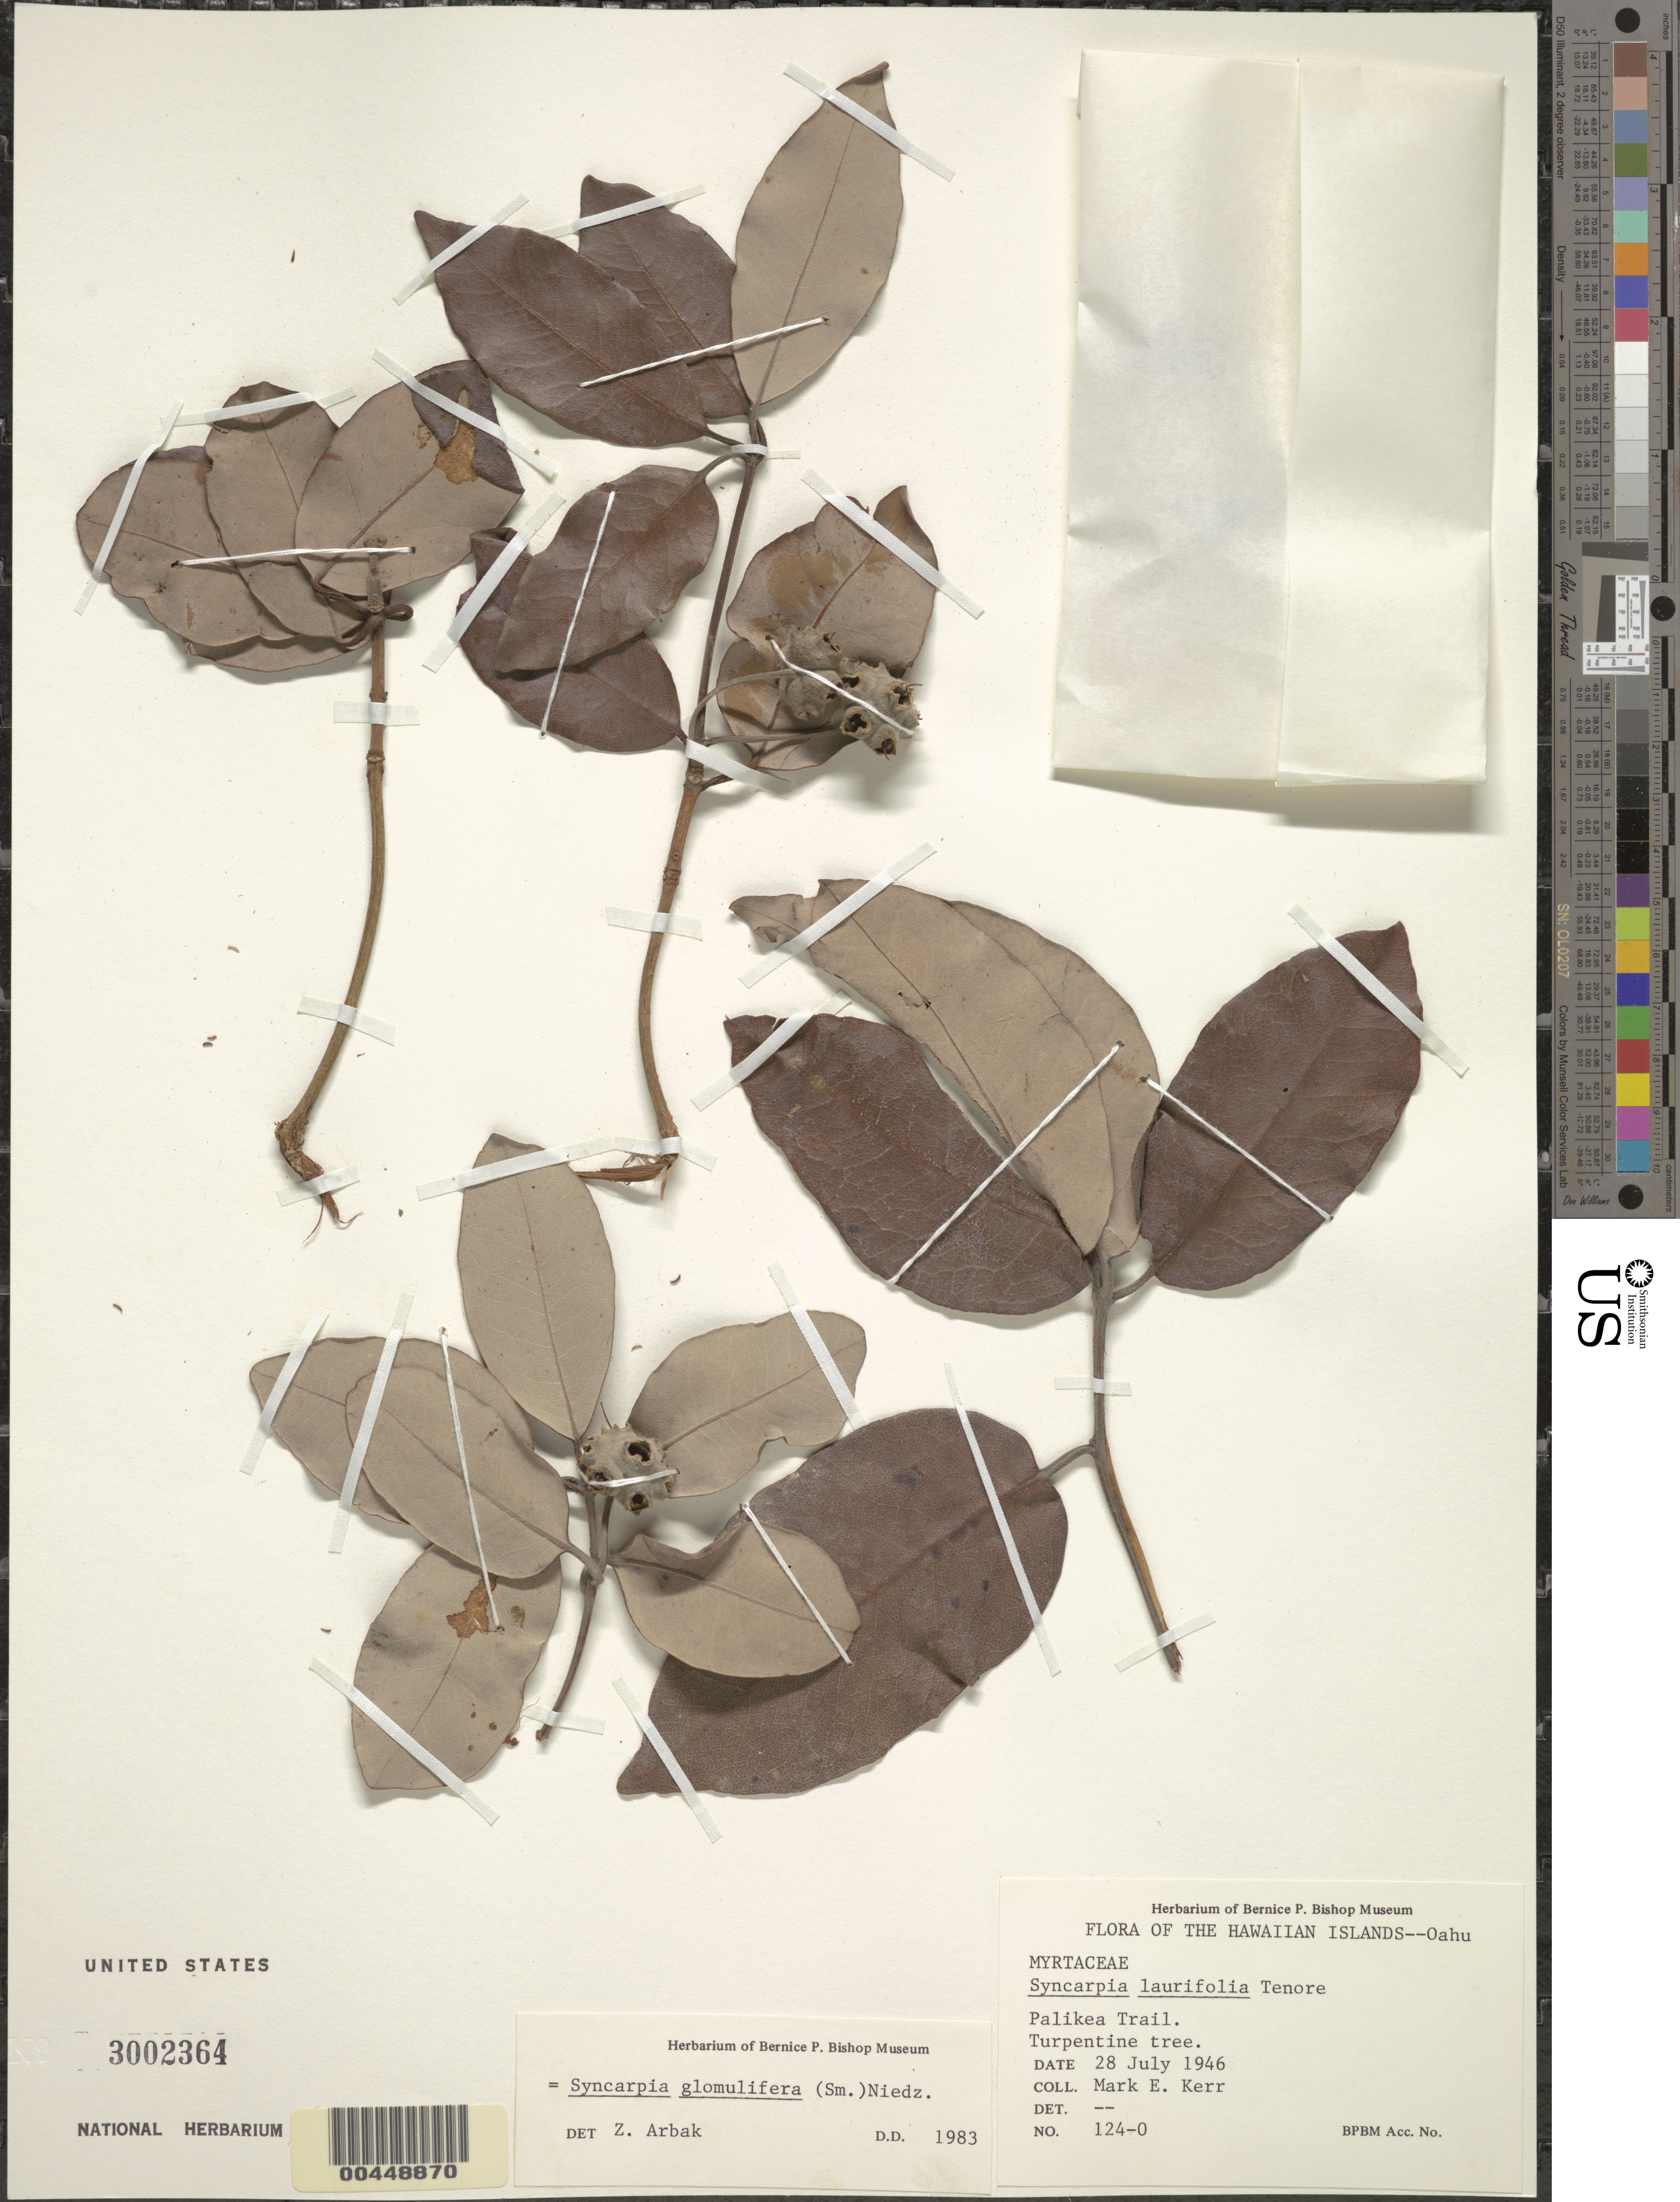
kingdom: Plantae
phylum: Tracheophyta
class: Magnoliopsida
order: Myrtales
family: Myrtaceae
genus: Syncarpia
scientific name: Syncarpia laurifolia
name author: Graeffer ex Ten.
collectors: M. E. Kerr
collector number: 124-0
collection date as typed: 28 Jul 1946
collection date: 1946-07-28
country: United States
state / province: Hawaii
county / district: Honolulu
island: Oahu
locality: Palikea Trail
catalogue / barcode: US 3002364